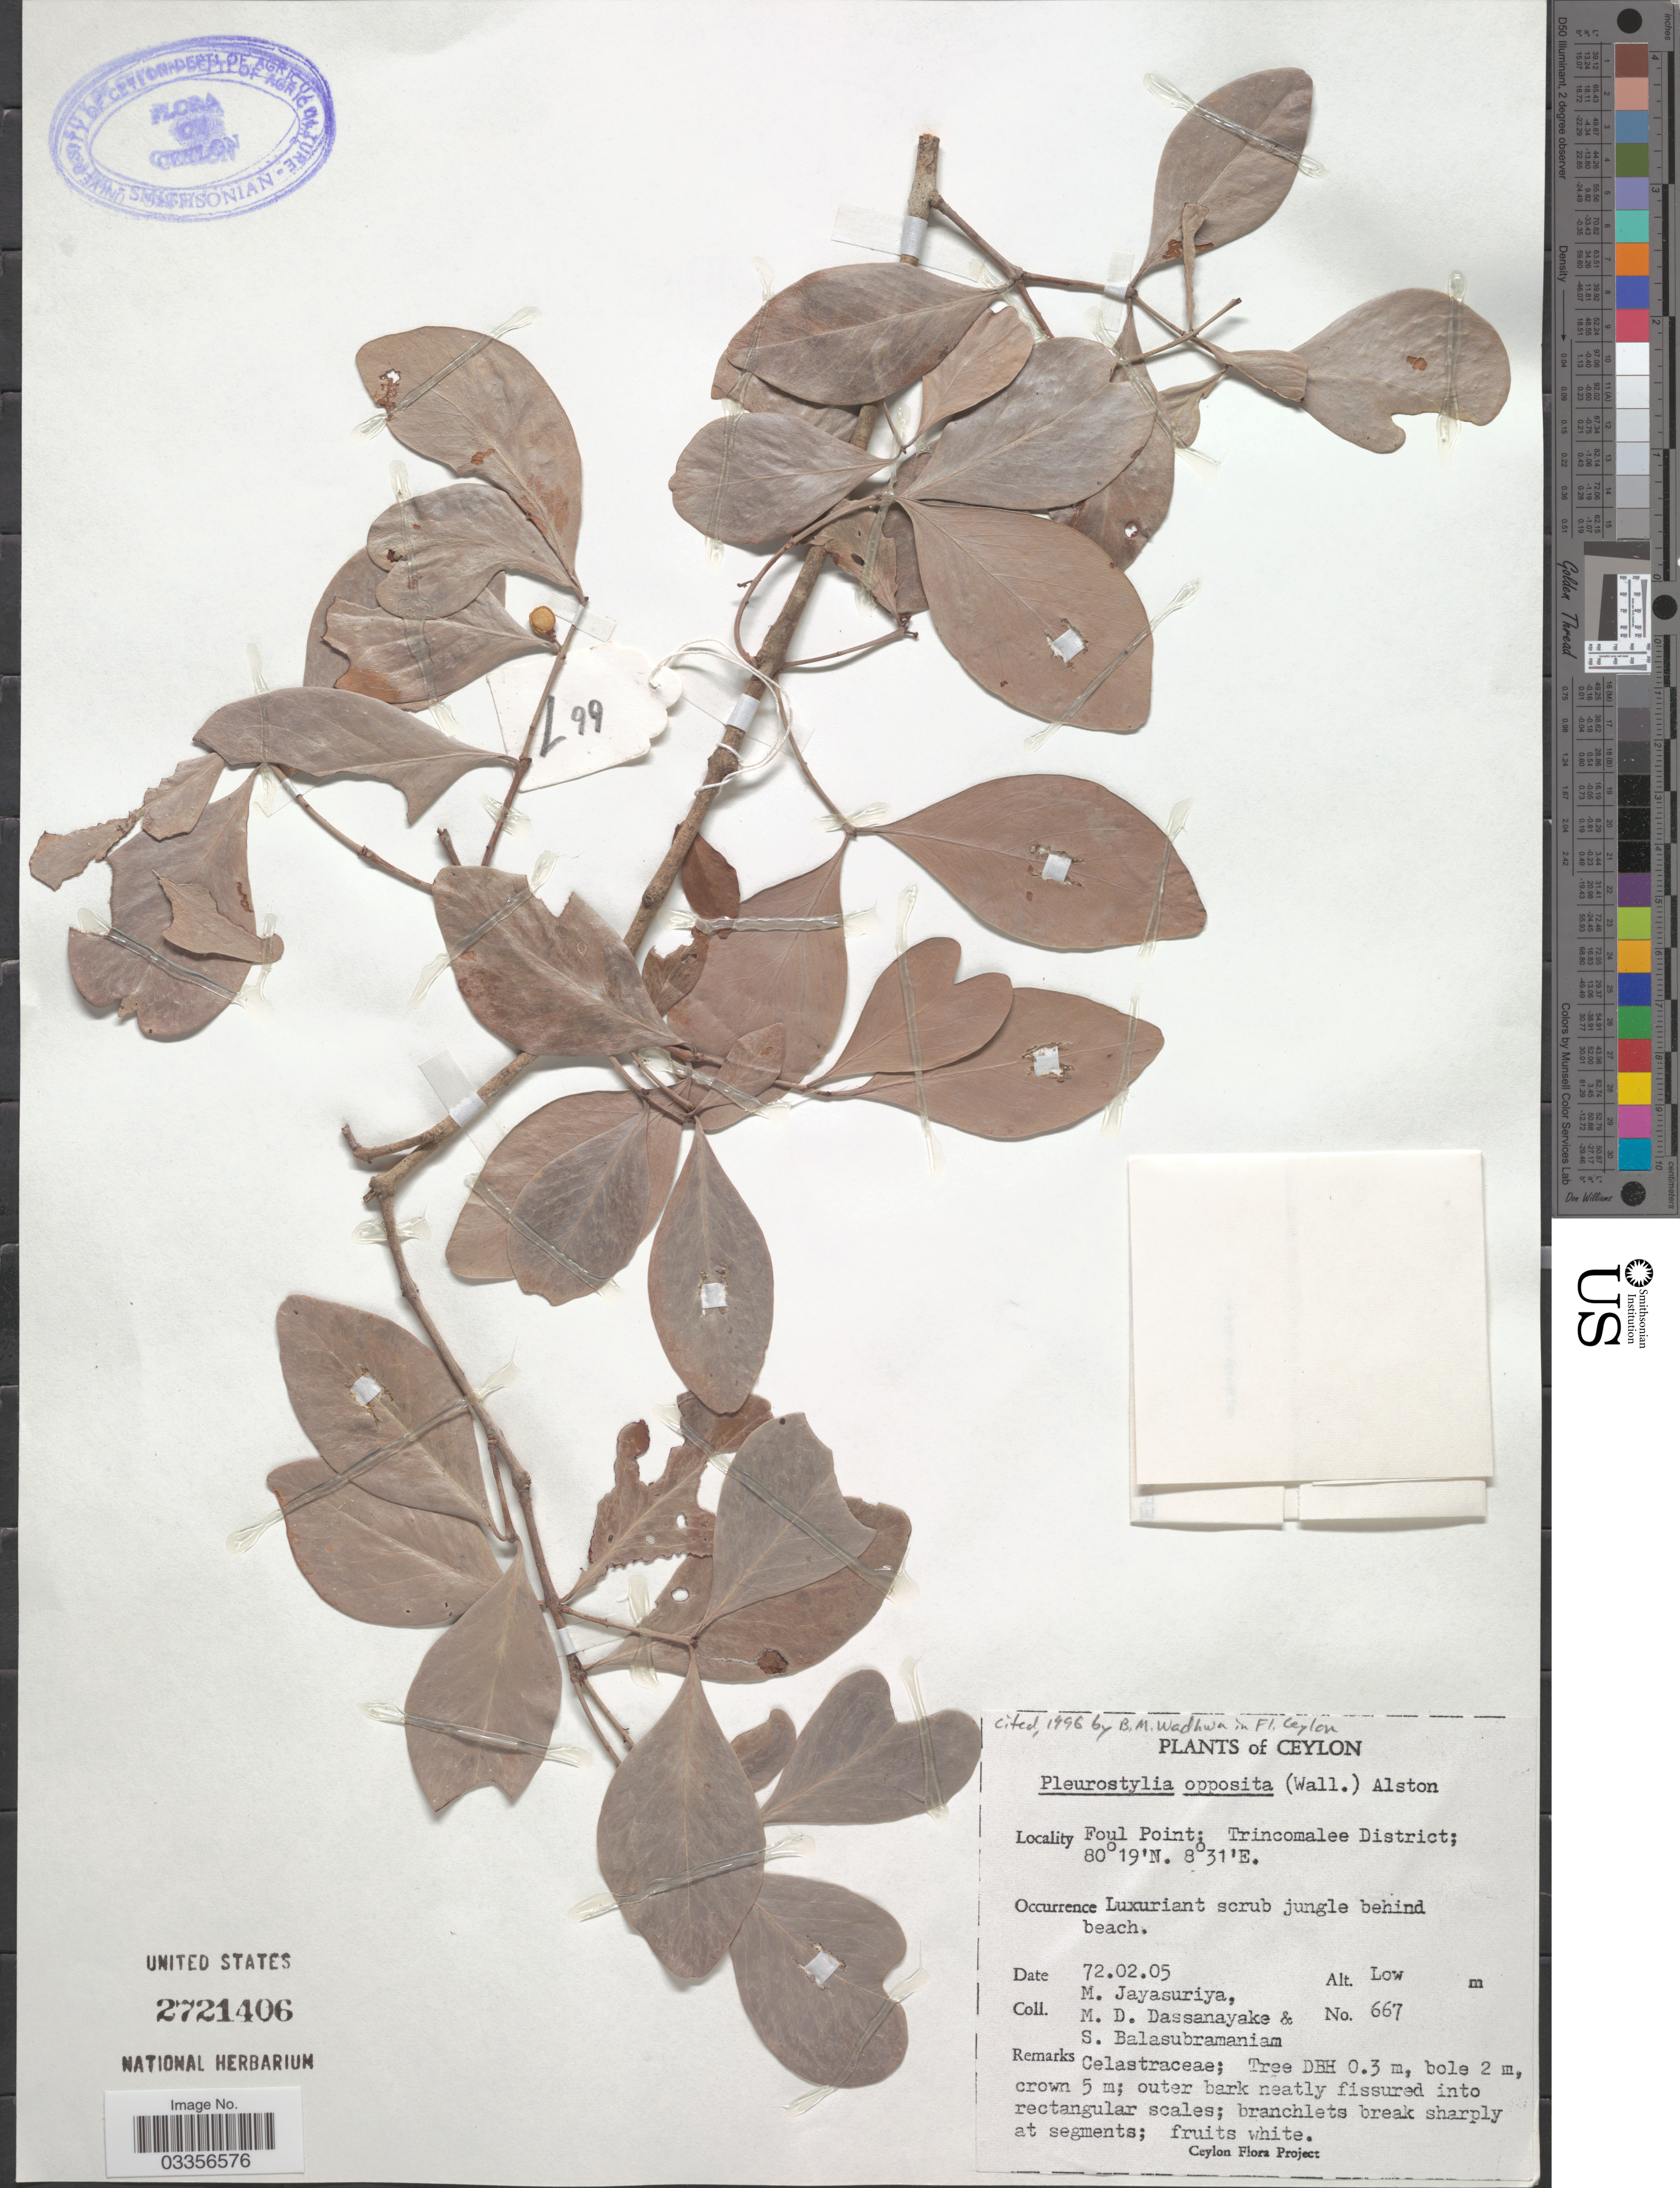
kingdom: Plantae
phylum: Tracheophyta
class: Magnoliopsida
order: Celastrales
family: Celastraceae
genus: Pleurostylia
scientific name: Pleurostylia opposita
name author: (Wall.) Alston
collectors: M. Jayasuriya, M. D. Dassanayake & S. Balasubramanium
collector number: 667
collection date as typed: Transcribed d/m/y: 5/2/72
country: Sri Lanka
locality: Ceylon, Foul Point: Trincomalee District.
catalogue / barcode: US 2721406